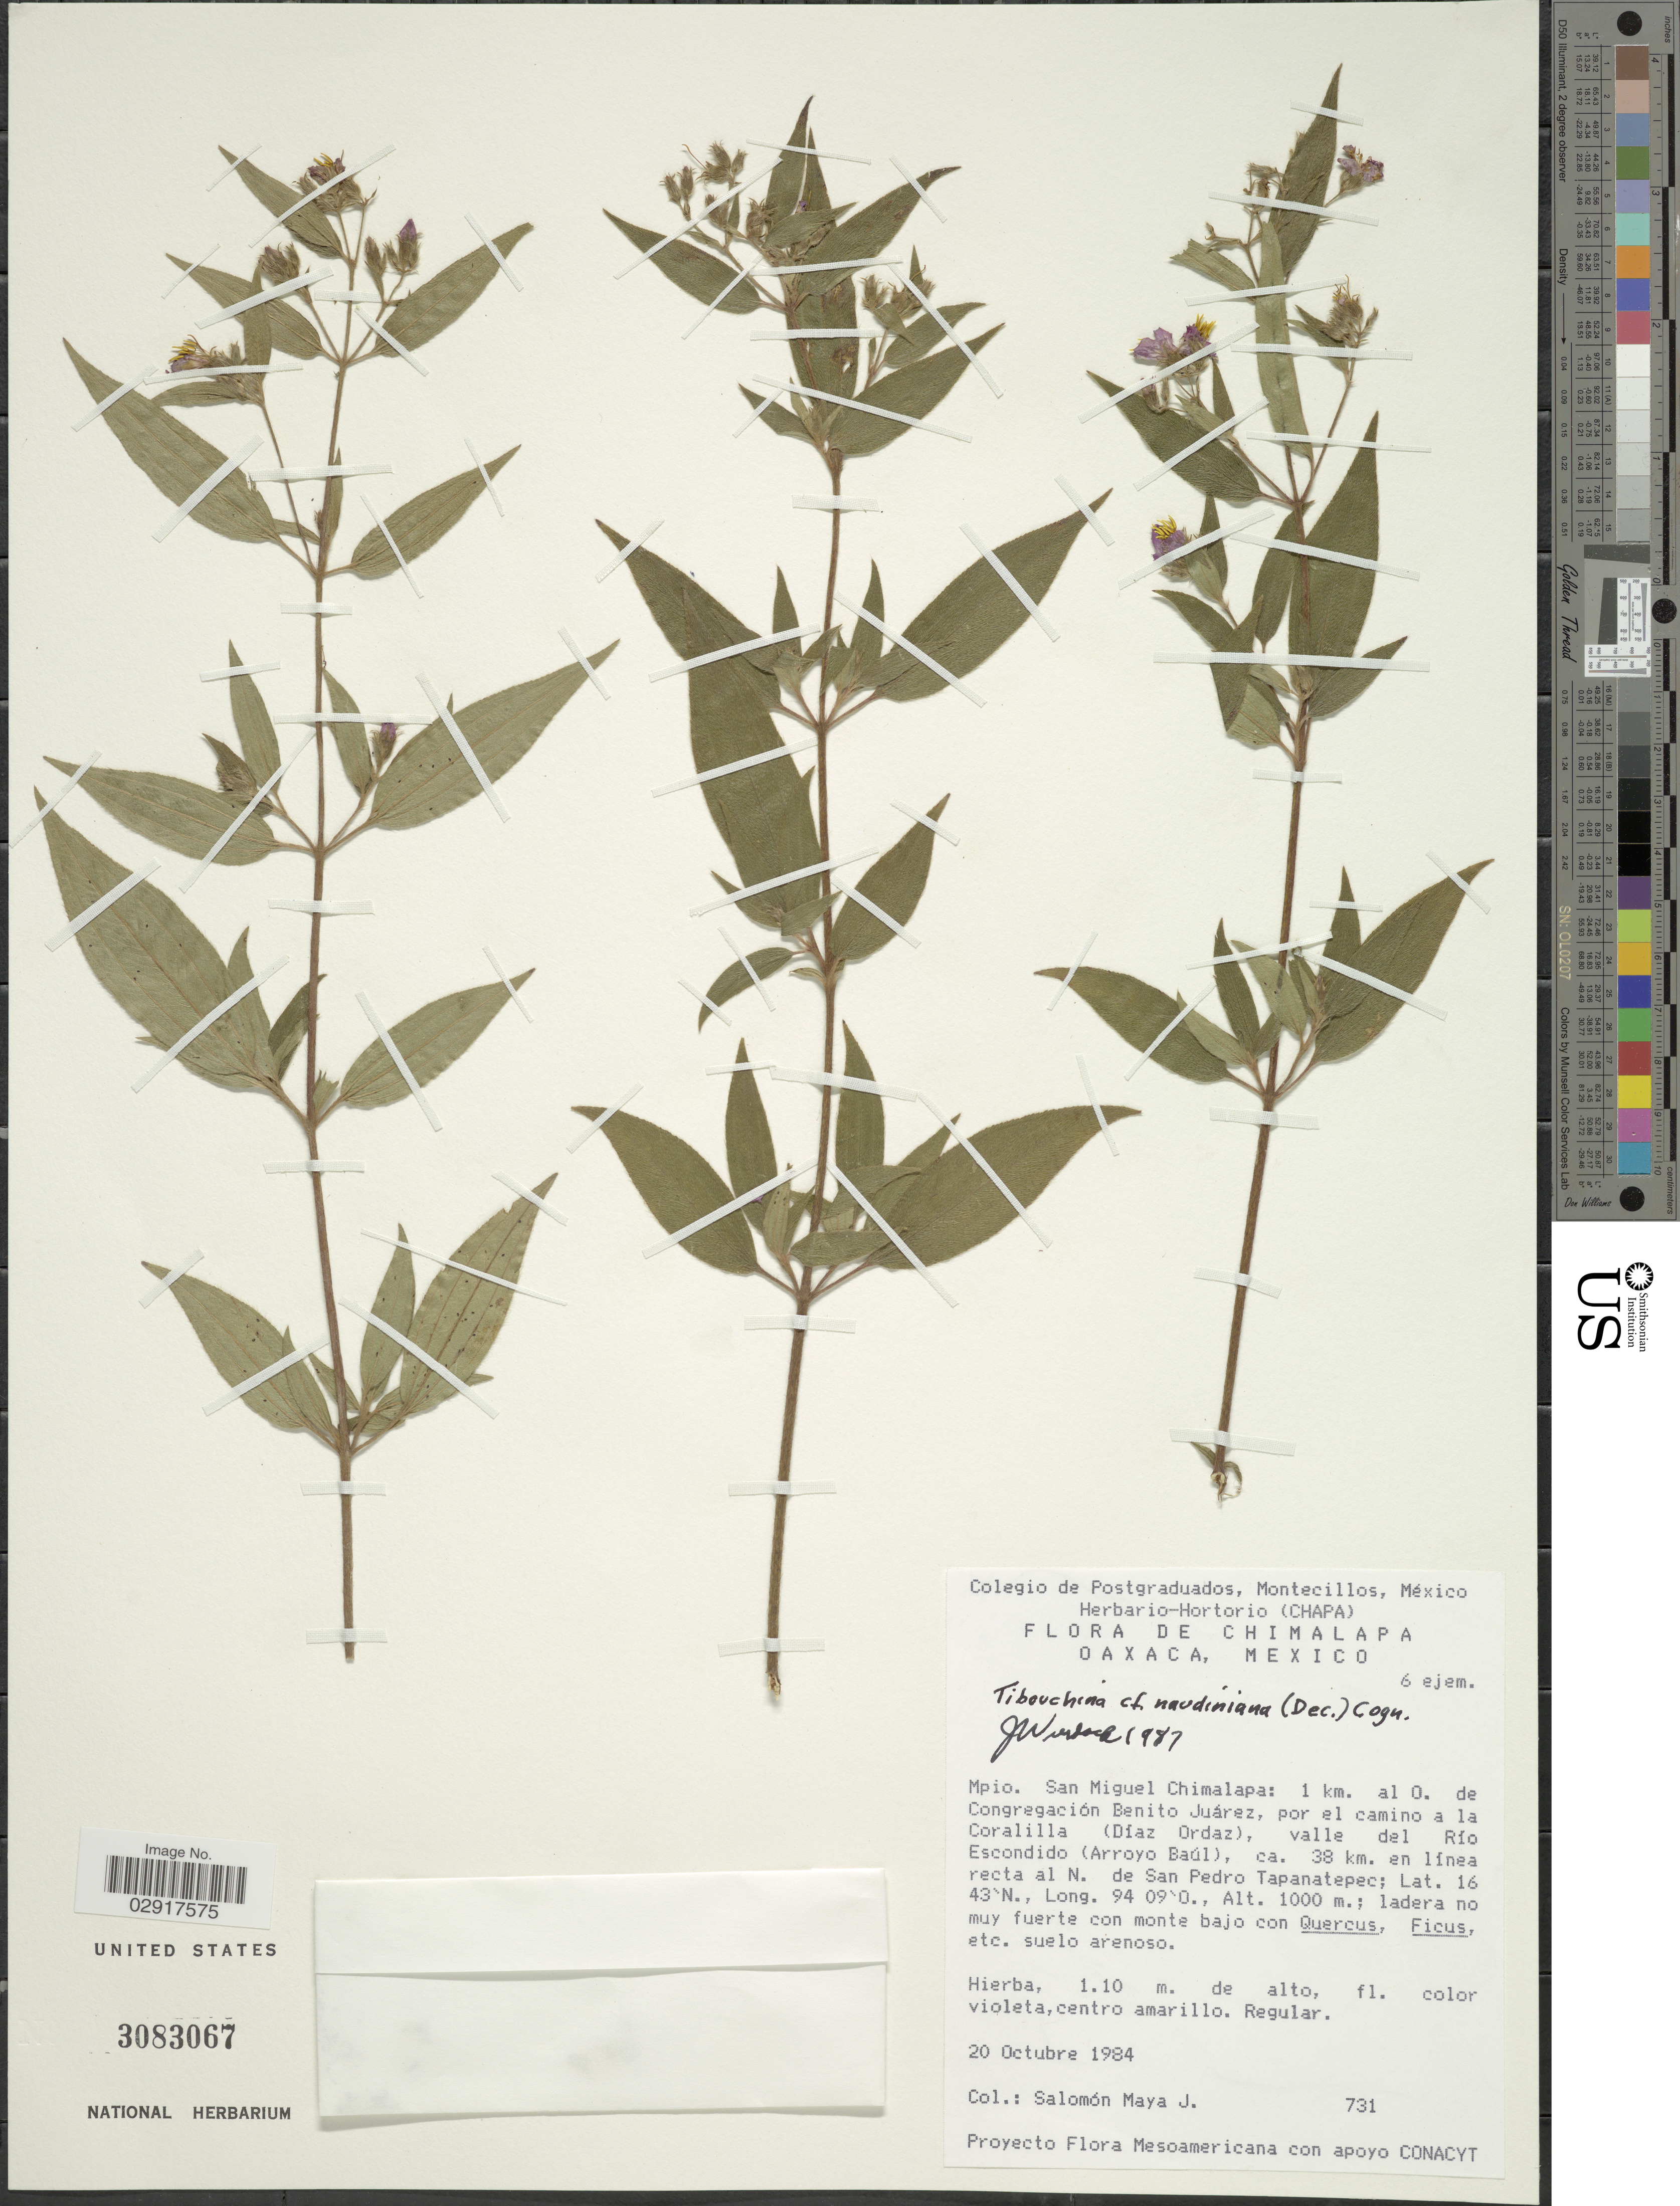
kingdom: Plantae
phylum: Tracheophyta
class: Magnoliopsida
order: Myrtales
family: Melastomataceae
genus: Chaetogastra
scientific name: Chaetogastra naudiniana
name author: Decne.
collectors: S. Maya J.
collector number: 731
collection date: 1984-10-20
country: Mexico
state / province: Oaxaca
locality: Chimalapa Oaxaca. Mpio. San Miguel Chimalapa: 1 km. al 0. de Congregación Benito Juárez, por el camino a la Coralilla (Díaz Ordaz), valle del Río Escondido (Arroyo Baúl), ca. 38 km. en línea recta al N. de San Pedro Tapanatepec.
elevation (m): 1000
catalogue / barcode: US 3083067